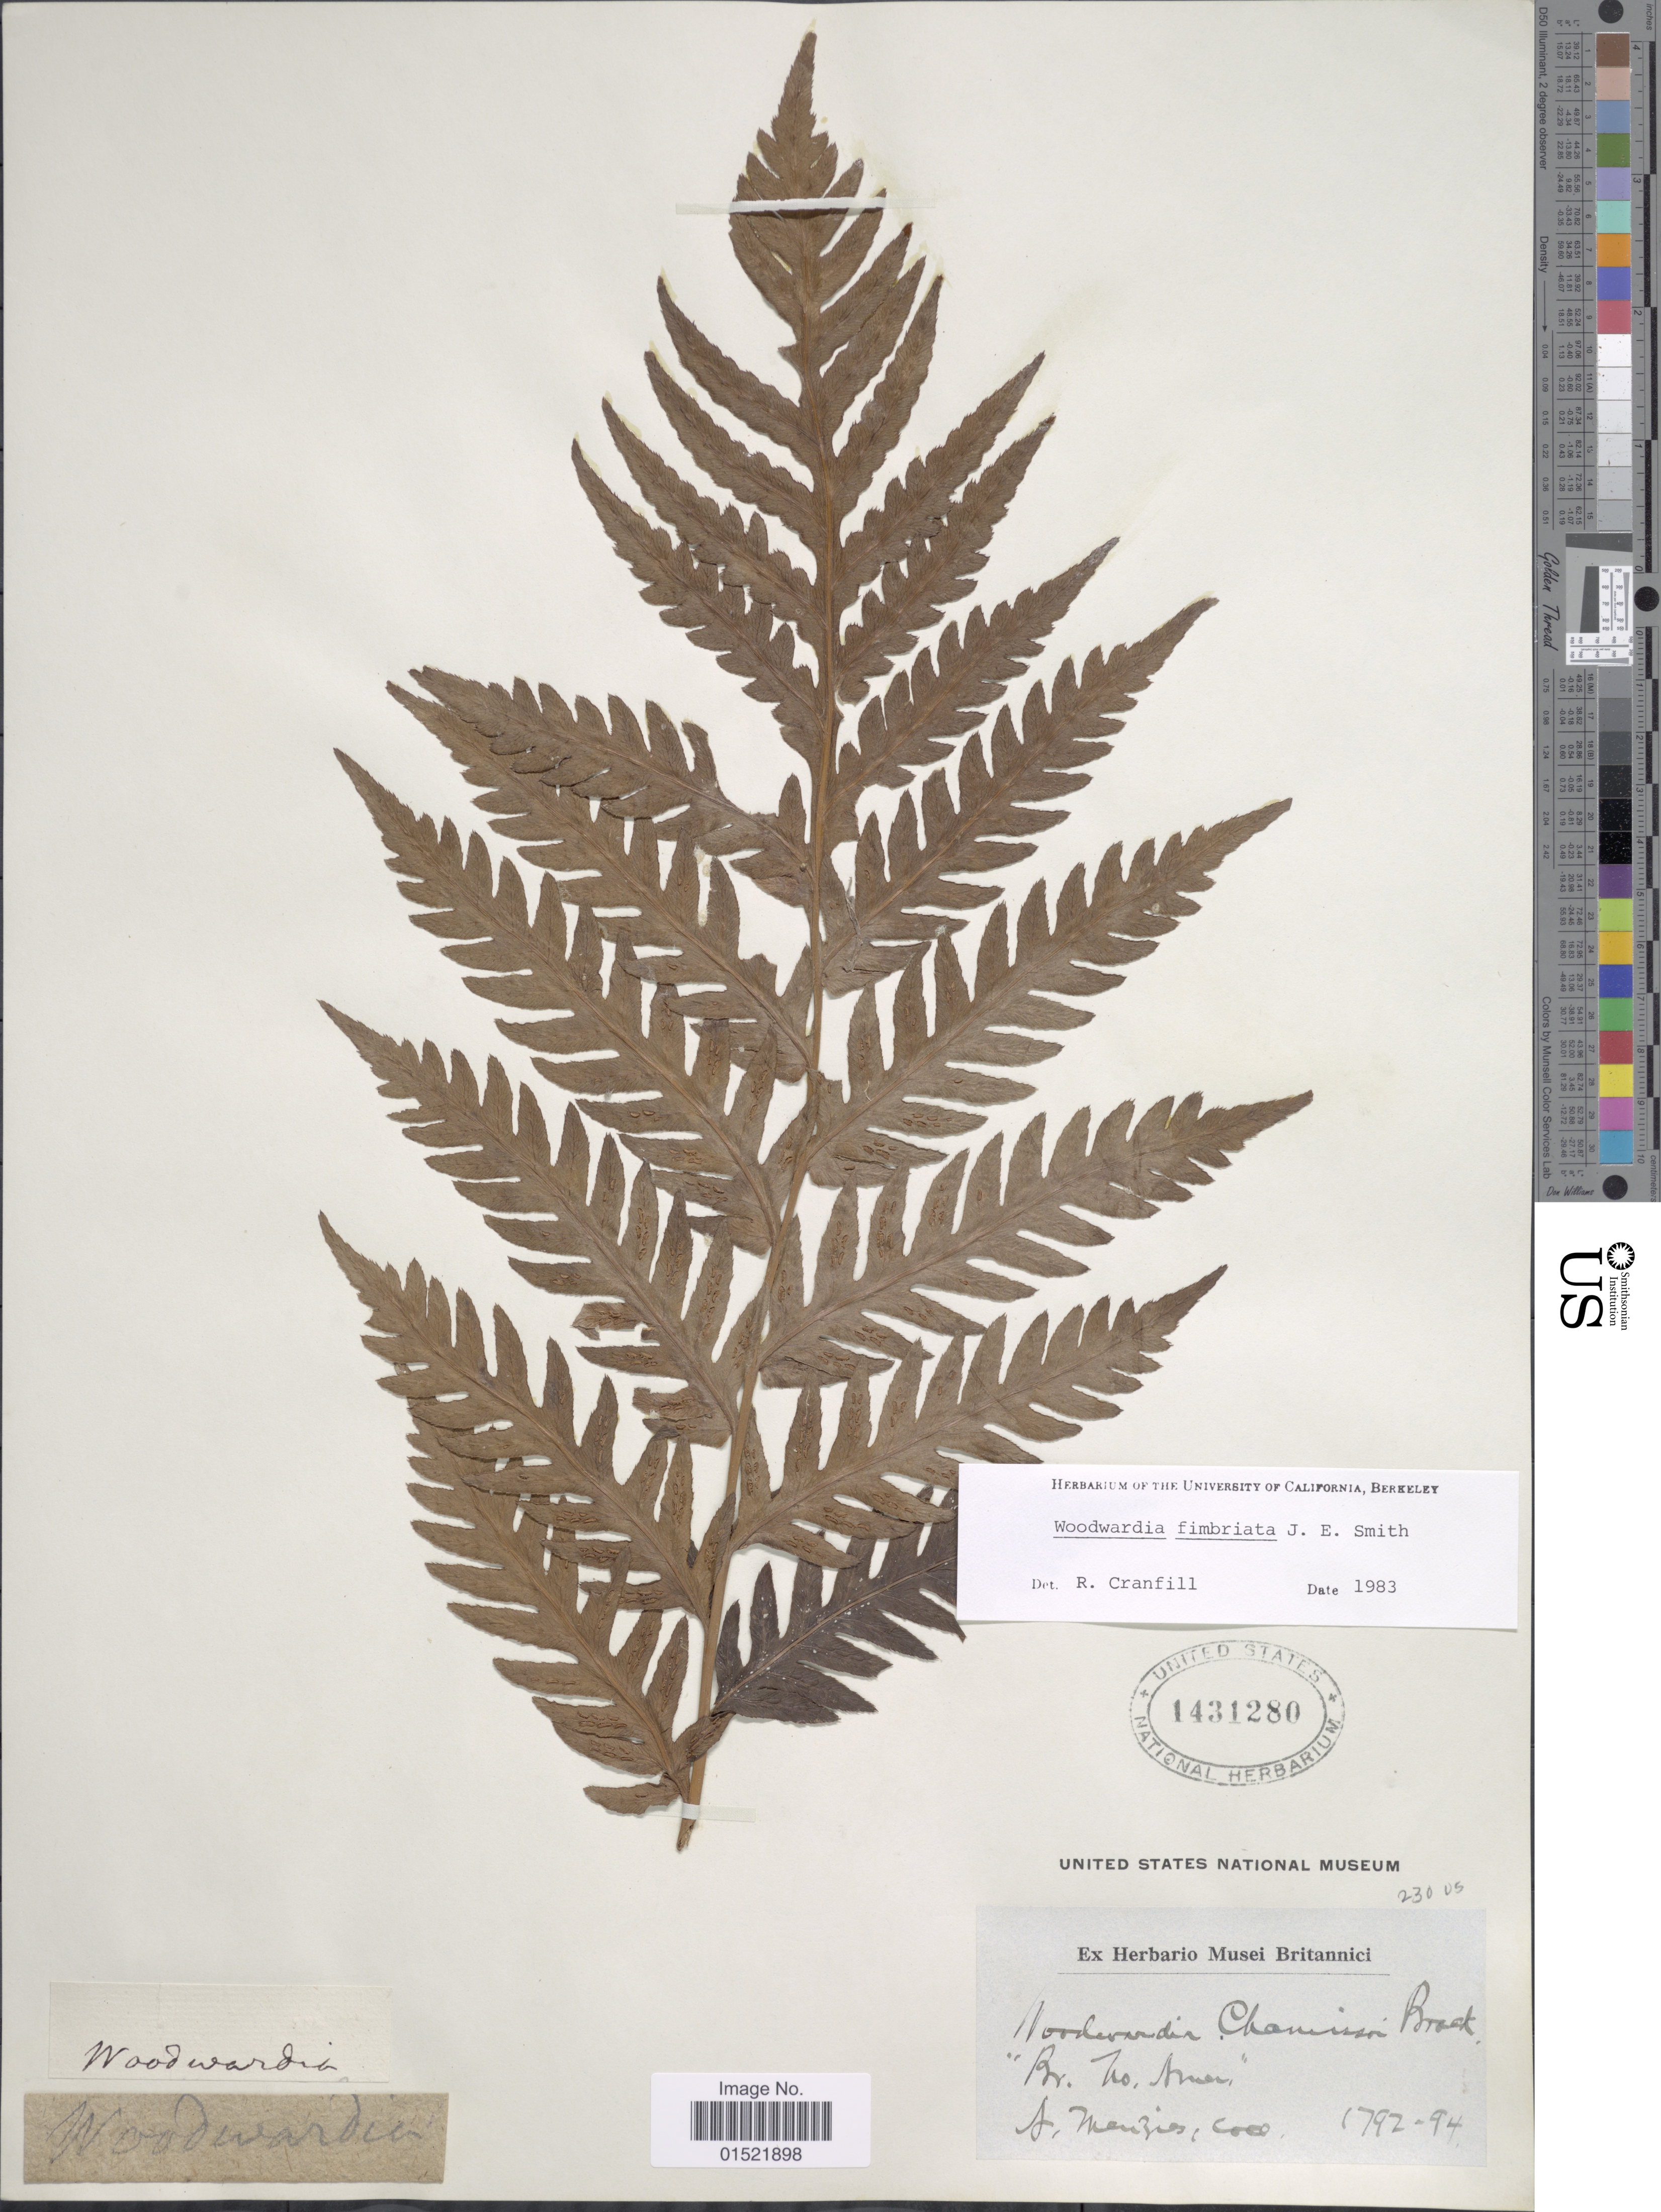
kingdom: Plantae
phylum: Tracheophyta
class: Polypodiopsida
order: Polypodiales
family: Blechnaceae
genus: Woodwardia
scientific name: Woodwardia fimbriata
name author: Sm.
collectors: A. Menzies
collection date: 1792/1794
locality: Br. N. Amer.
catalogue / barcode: US 1431280